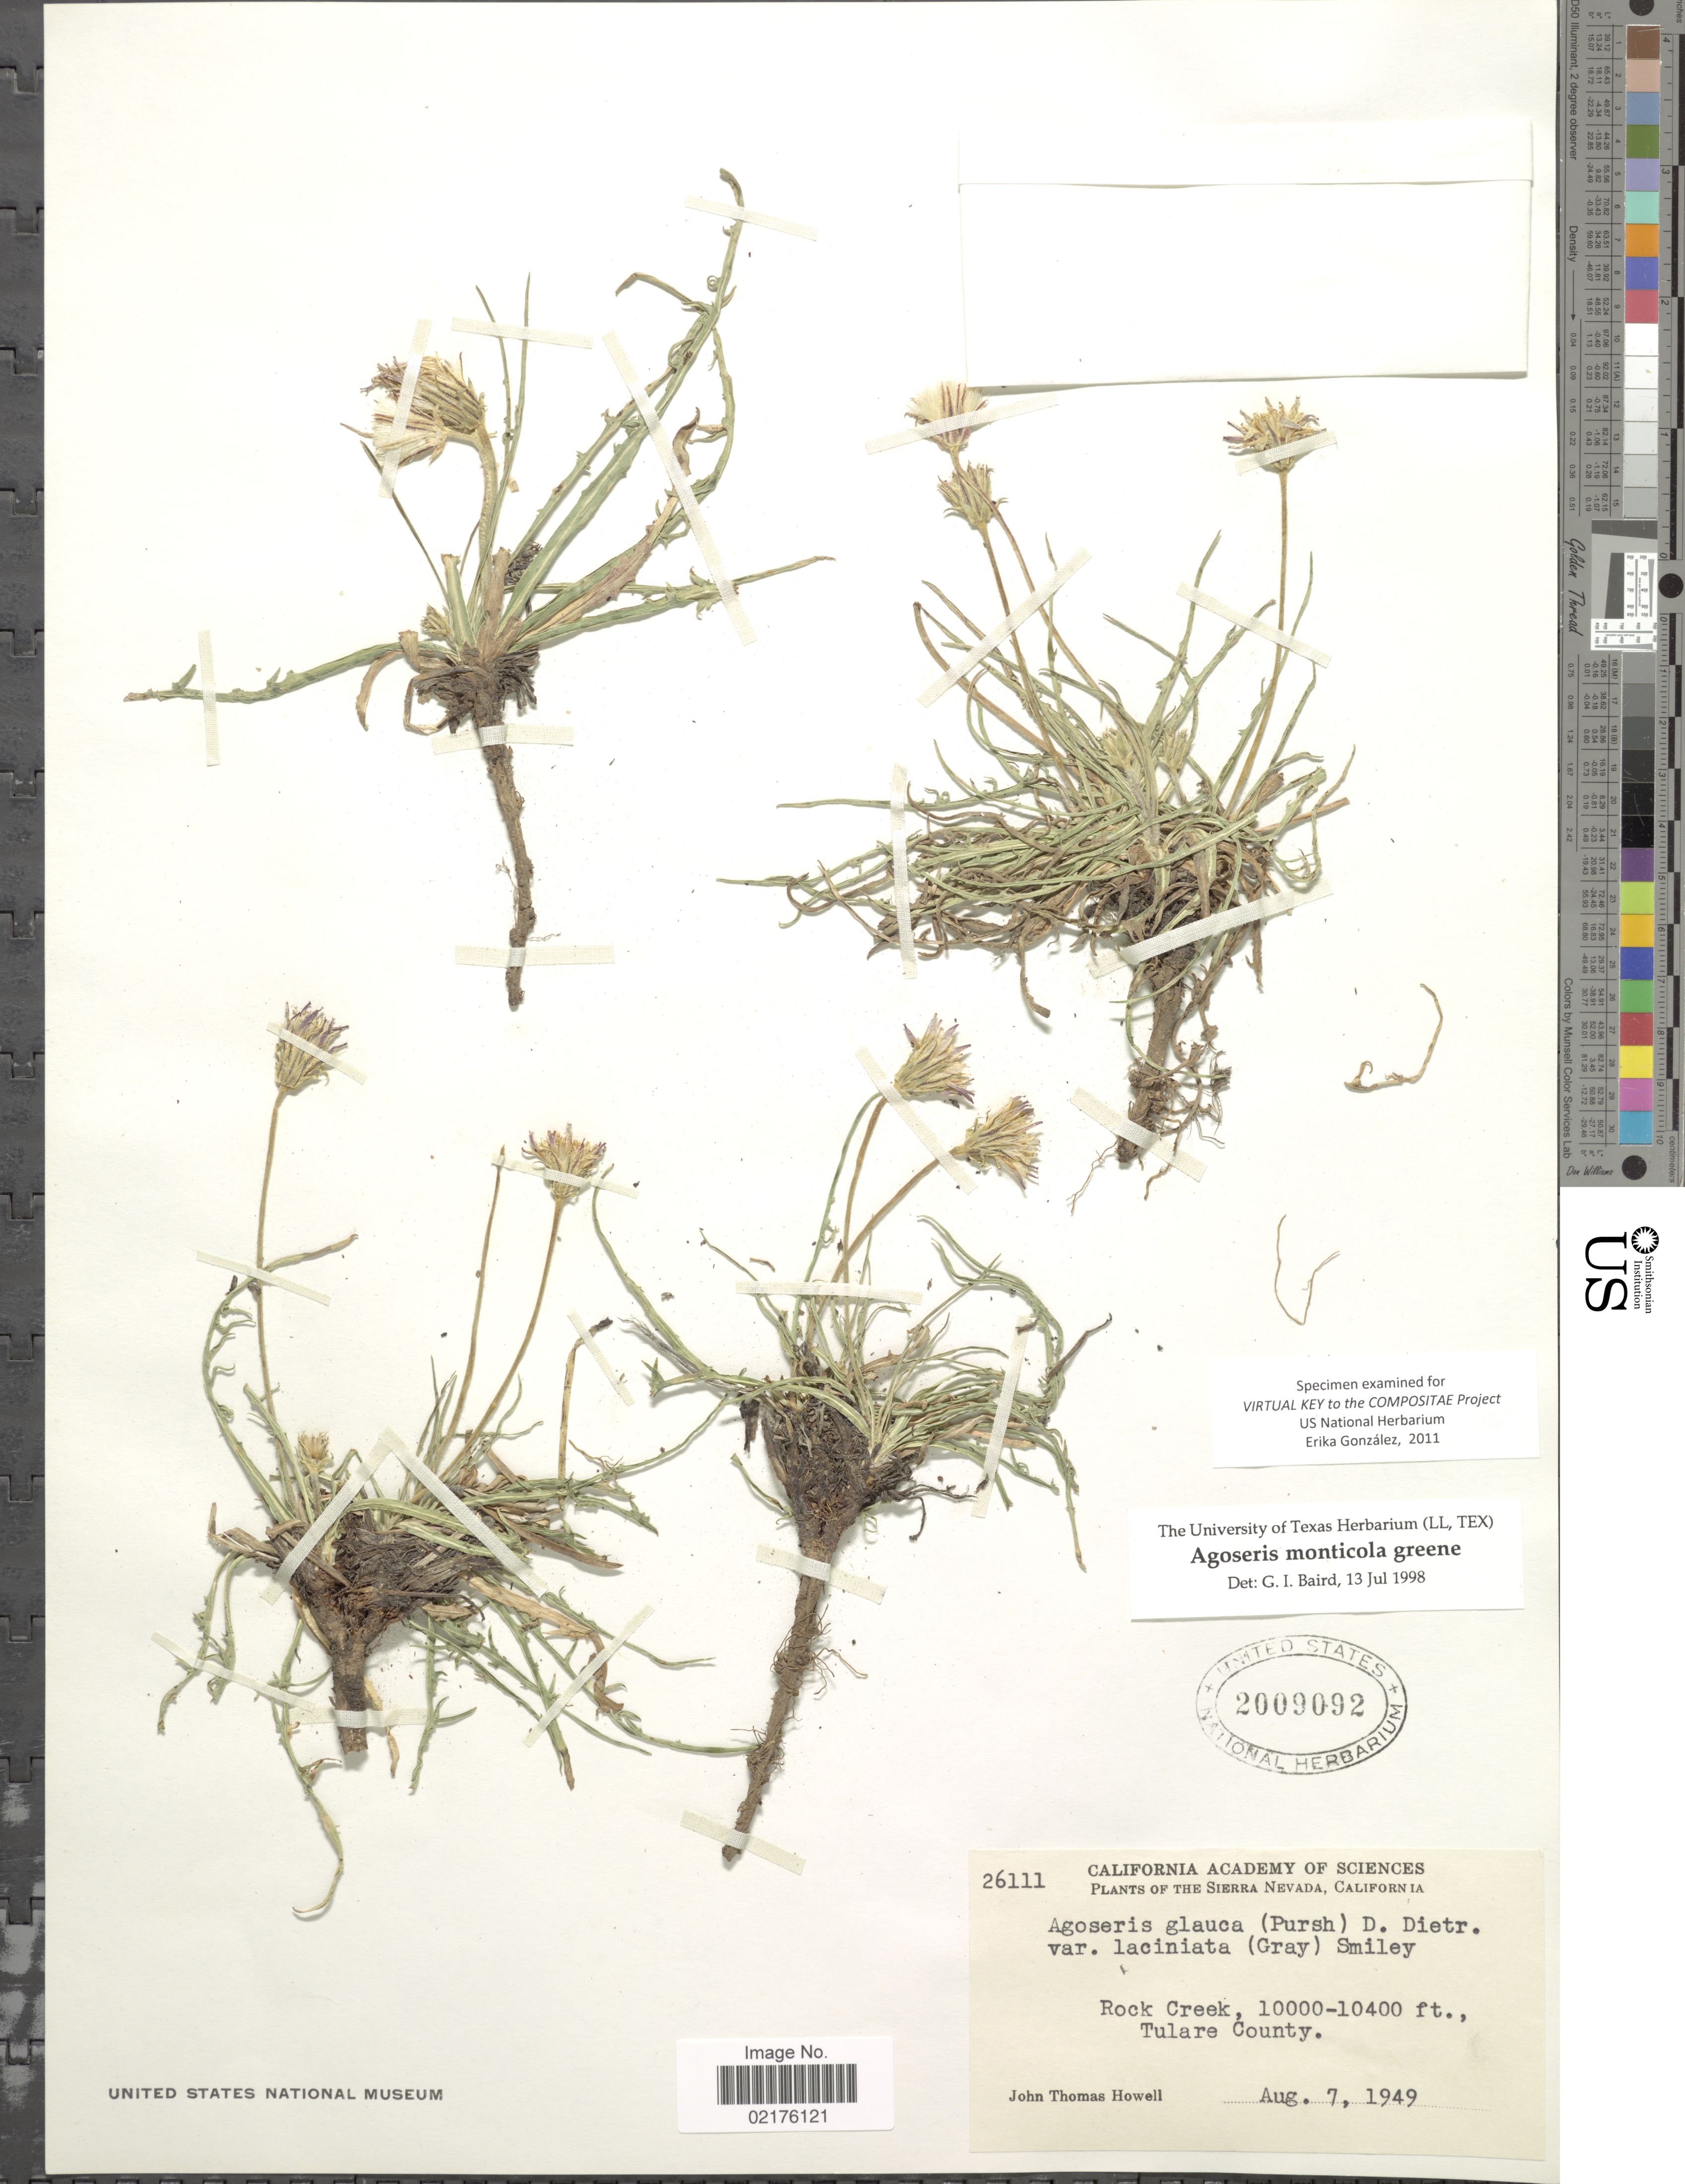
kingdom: Plantae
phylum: Tracheophyta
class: Magnoliopsida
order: Asterales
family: Asteraceae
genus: Agoseris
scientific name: Agoseris monticola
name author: Greene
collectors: J. T. Howell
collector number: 26111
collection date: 1949-08-07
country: United States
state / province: California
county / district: Tulare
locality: The Sierra Nevada, Rock Creek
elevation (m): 3048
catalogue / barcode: US 2009092